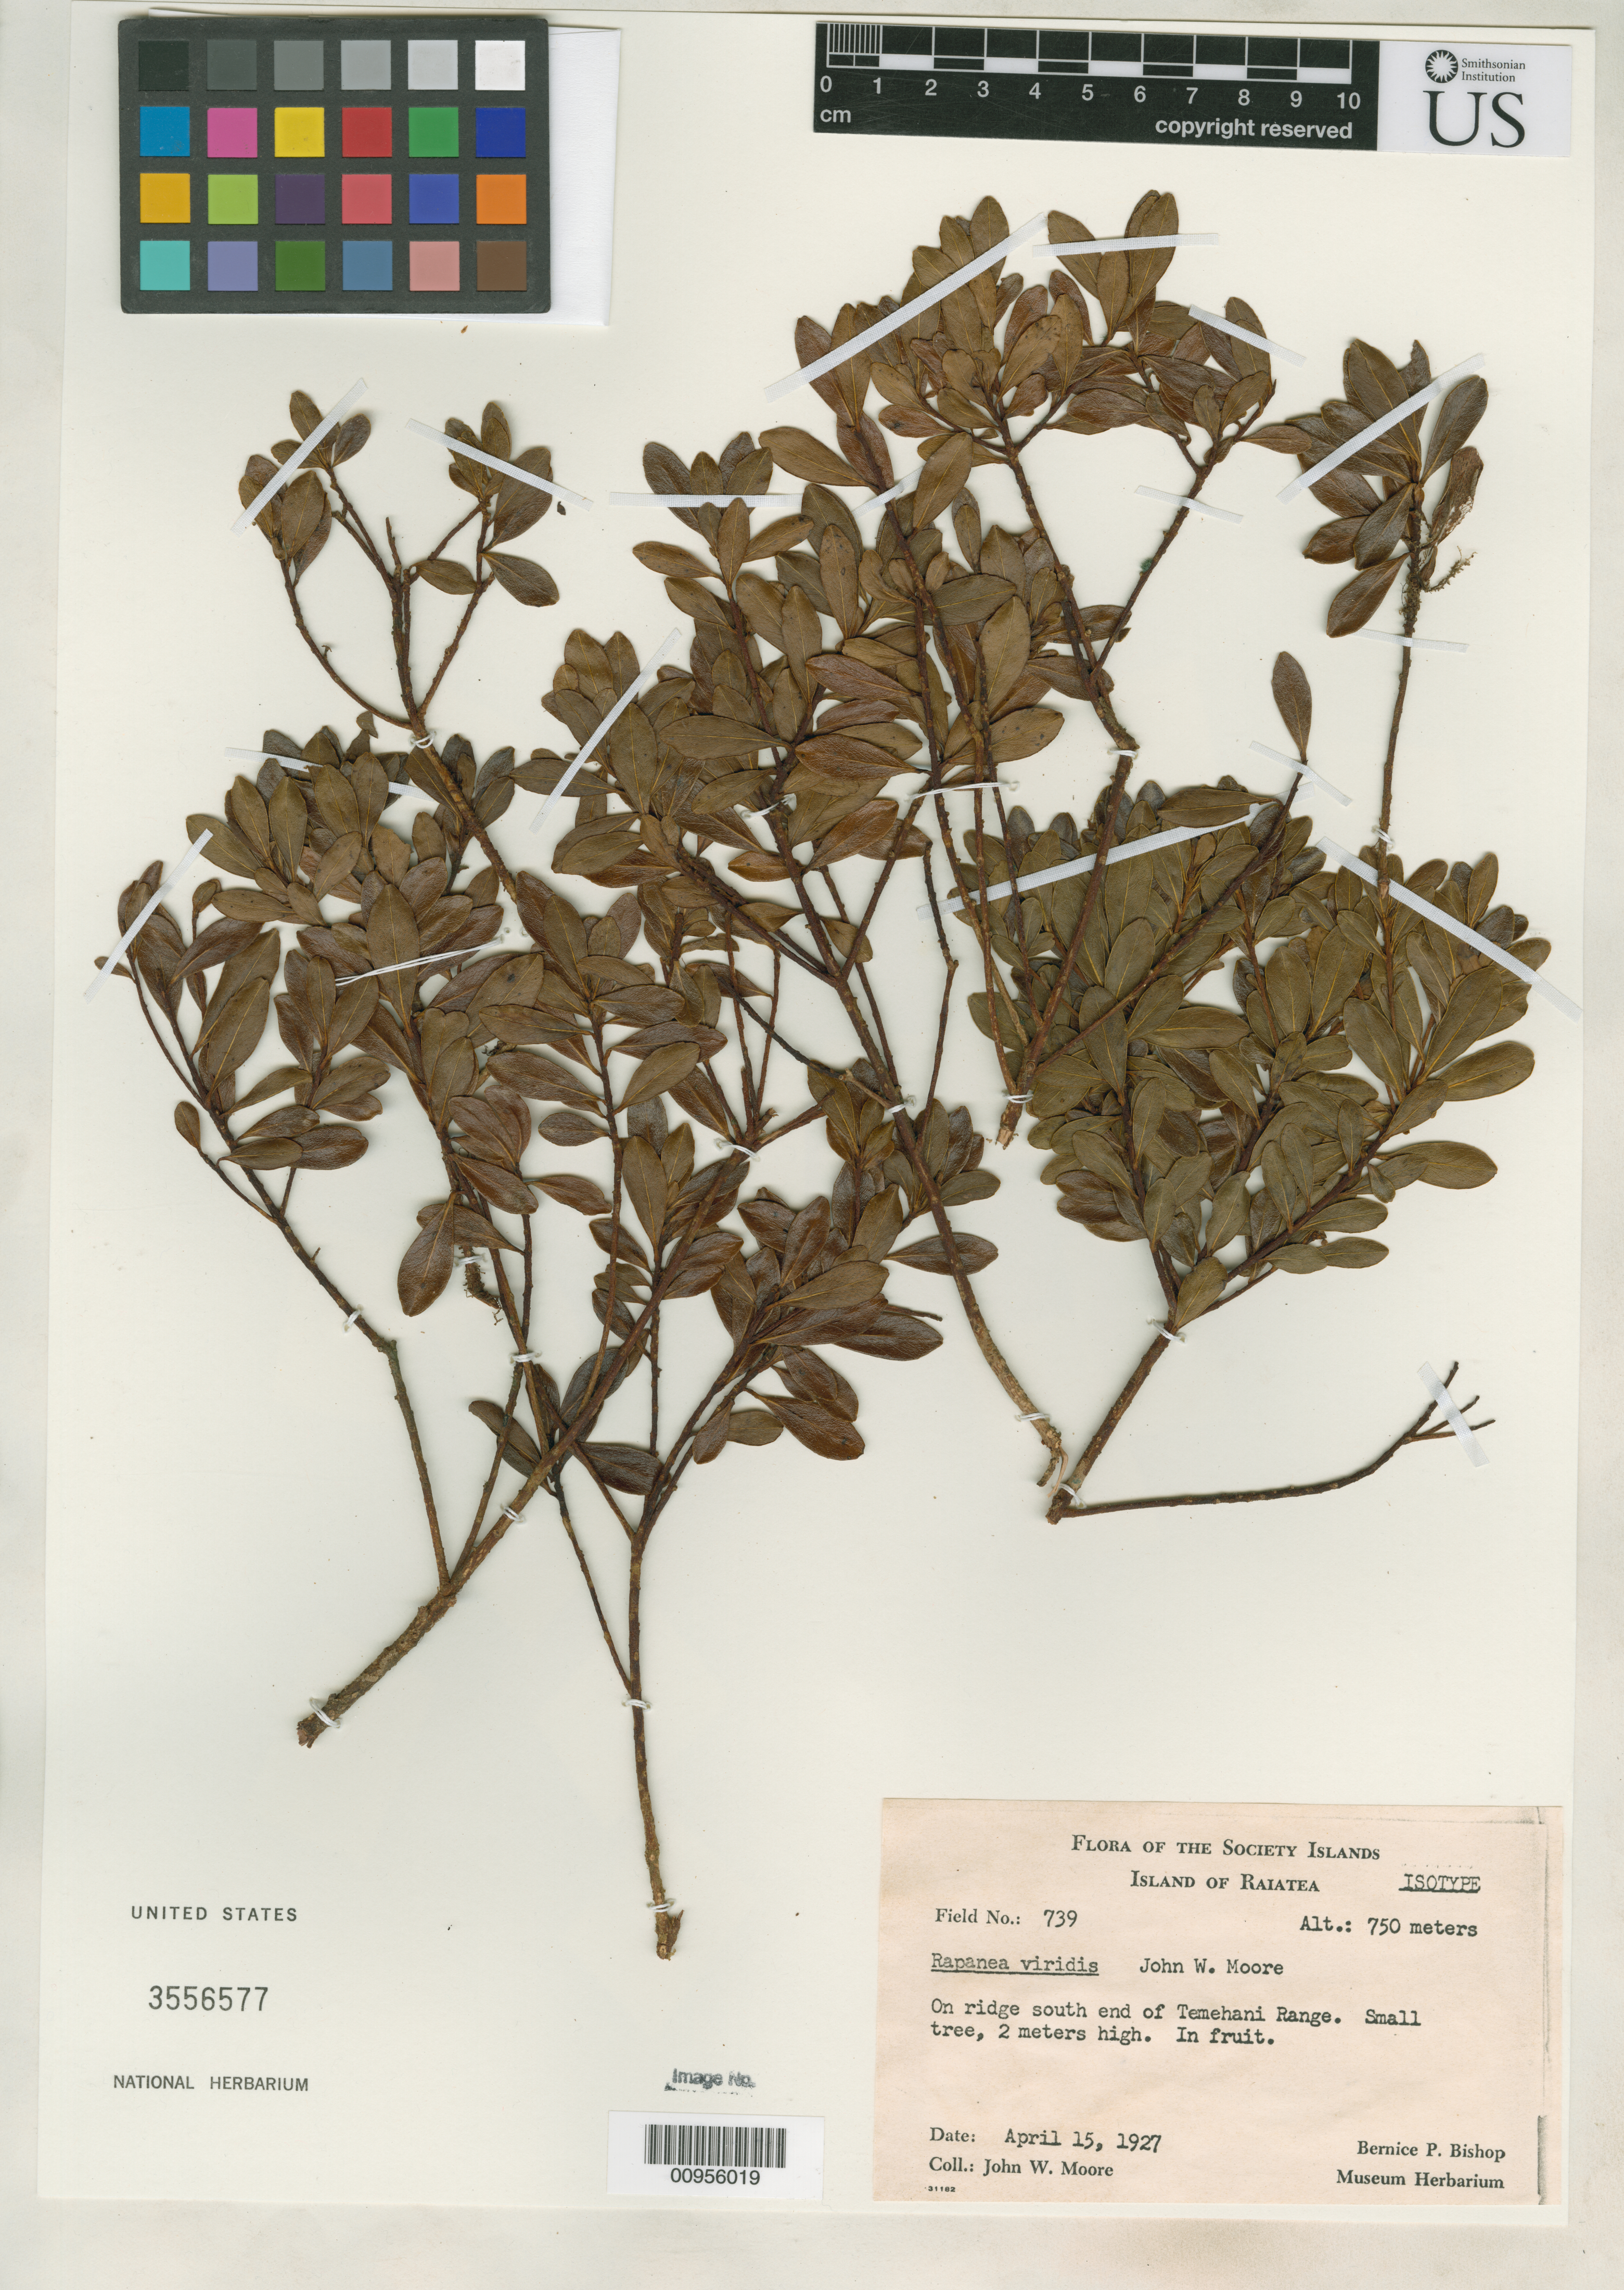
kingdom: Plantae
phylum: Tracheophyta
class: Magnoliopsida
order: Ericales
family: Primulaceae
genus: Rapanea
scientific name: Rapanea viridis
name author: J.W. Moore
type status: Isotype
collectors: J. W. Moore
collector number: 739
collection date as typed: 15 Apr 1927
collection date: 1927-04-15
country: French Polynesia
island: Raiatea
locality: On ridge south end of Temehani Range.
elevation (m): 750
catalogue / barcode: US 3556577